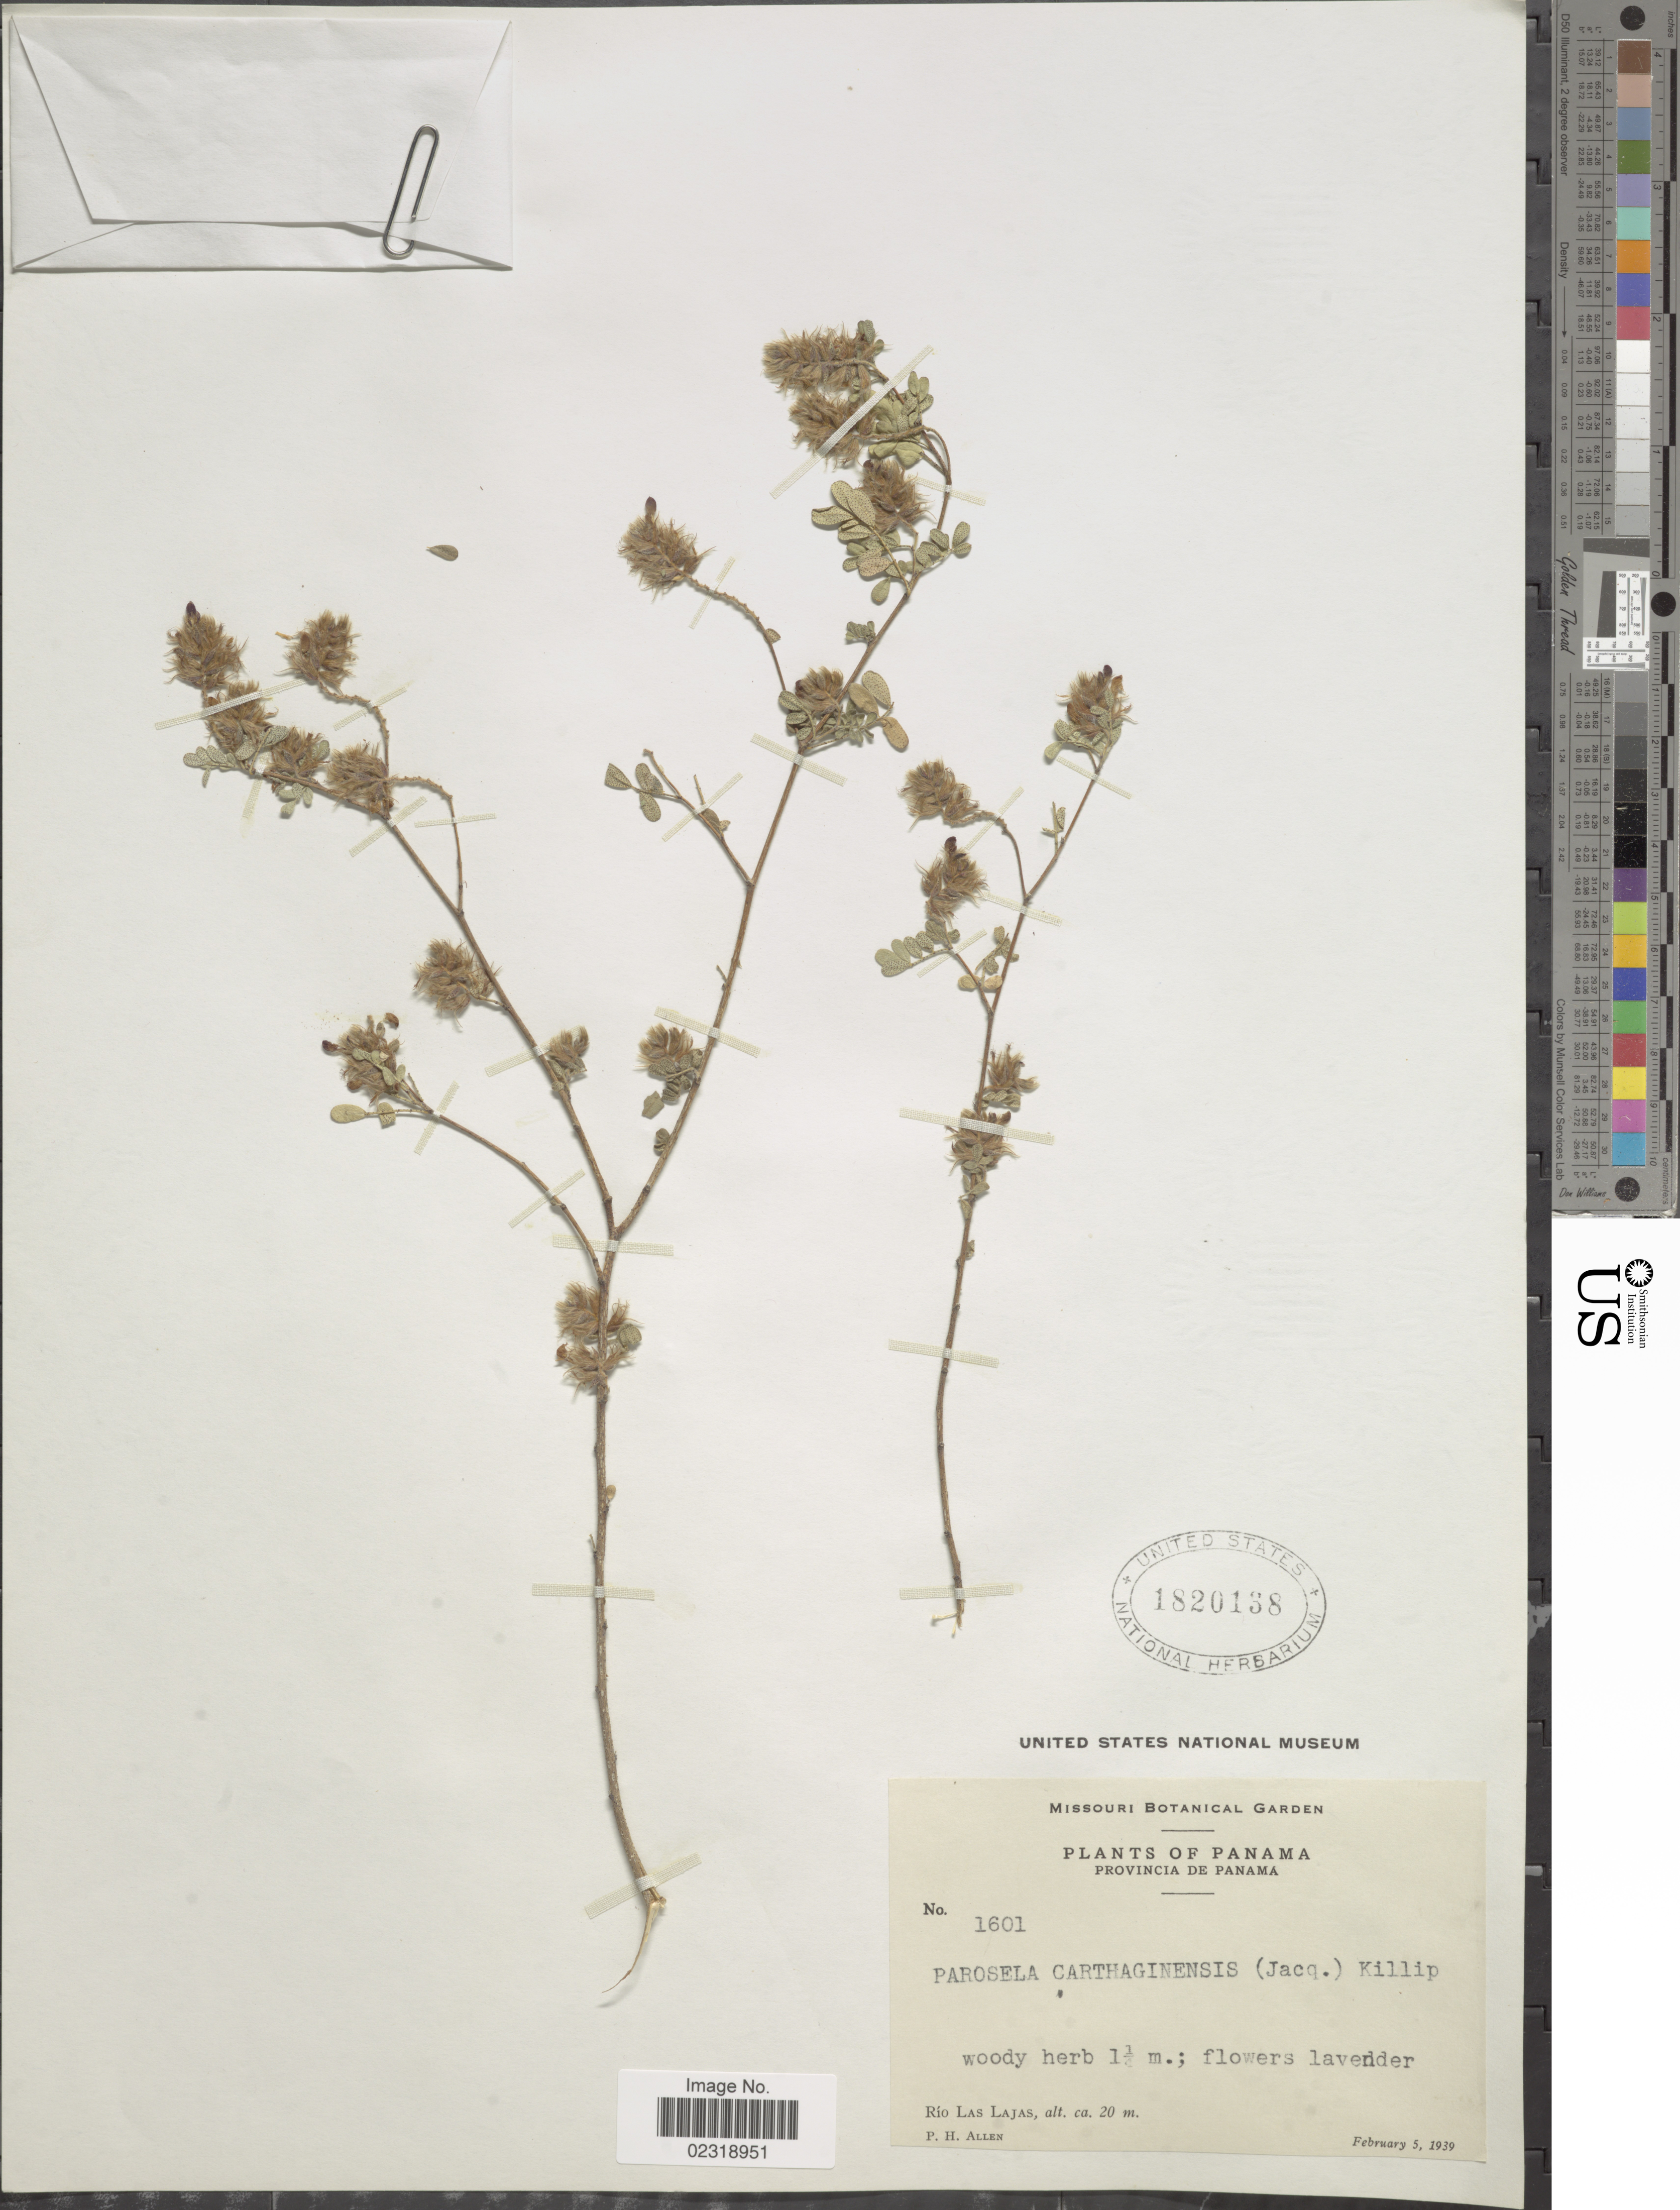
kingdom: Plantae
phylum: Tracheophyta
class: Magnoliopsida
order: Fabales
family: Fabaceae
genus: Dalea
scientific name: Dalea carthagenensis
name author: (Jacq.) J.F. Macbr.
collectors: P. H. Allen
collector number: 1601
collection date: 1939-02-05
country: Panama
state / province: Panamá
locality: Rio Las Lajas.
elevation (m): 20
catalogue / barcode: US 1820138